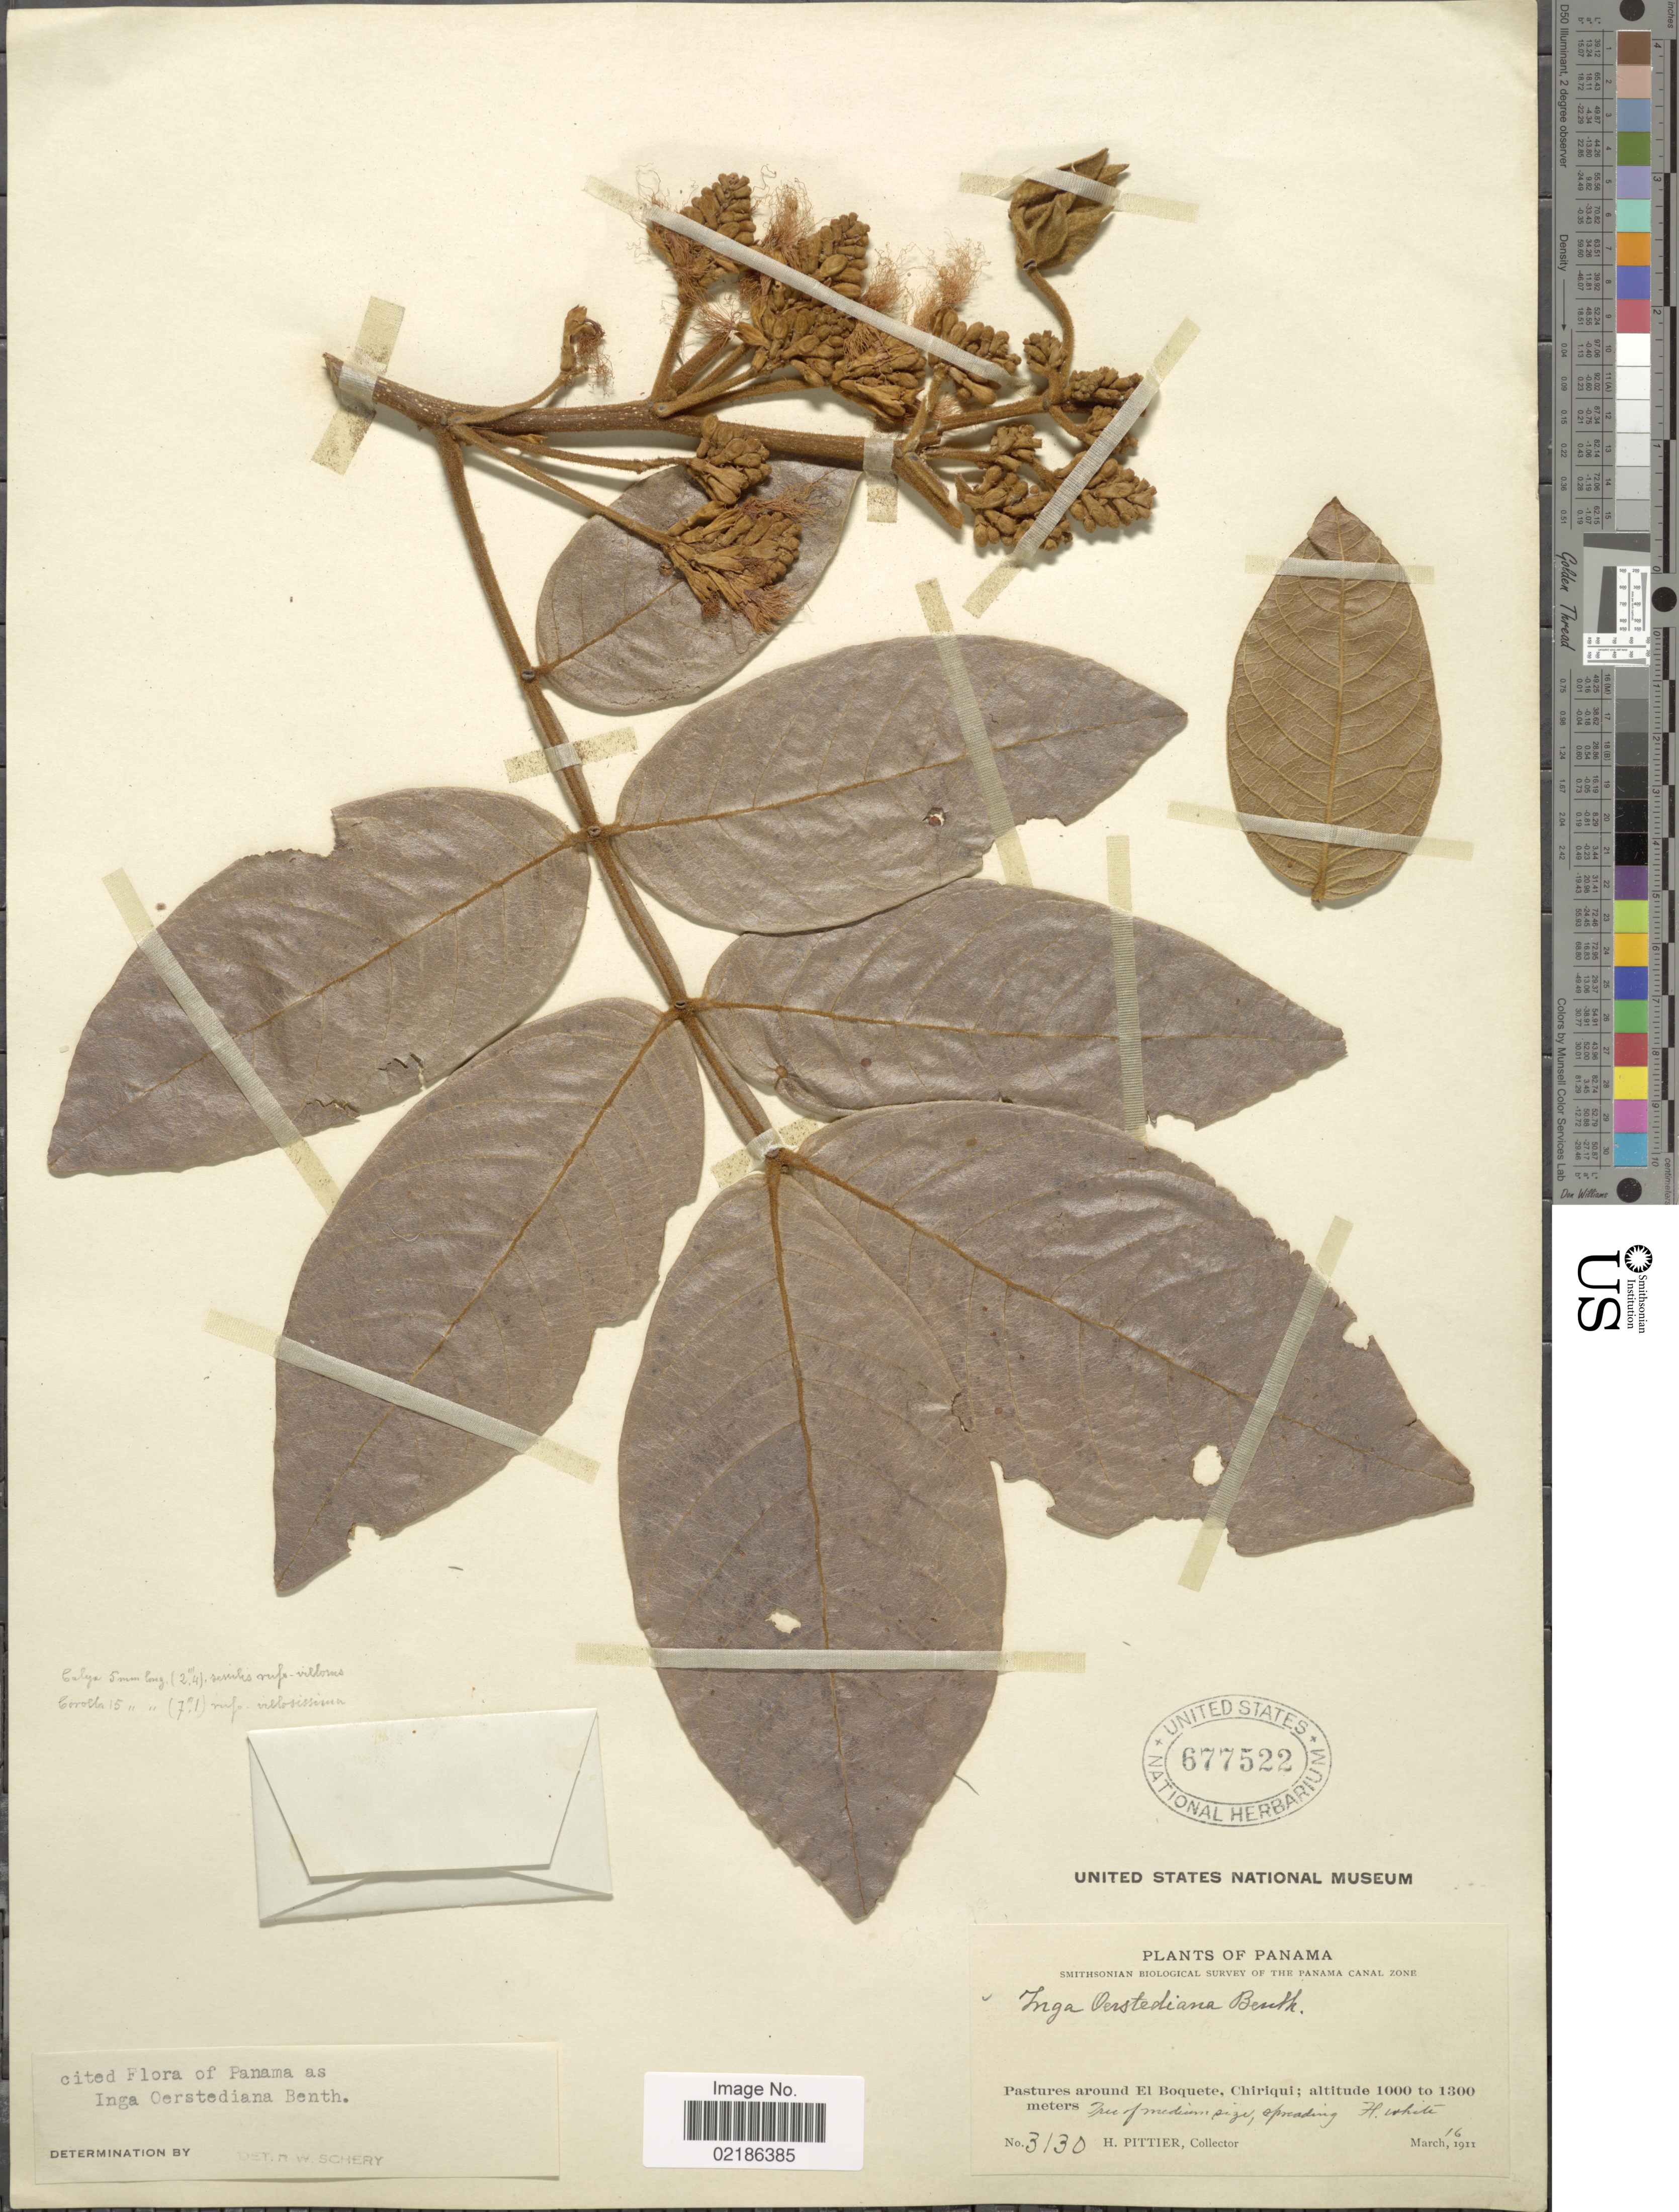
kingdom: Plantae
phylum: Tracheophyta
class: Magnoliopsida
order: Fabales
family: Fabaceae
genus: Inga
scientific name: Inga oerstediana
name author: Benth.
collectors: H. F. Pittier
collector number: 3130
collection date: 1911-03-16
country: Panama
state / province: Chiriqui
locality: Pastures around El Boquete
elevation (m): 1000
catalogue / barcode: US 677522